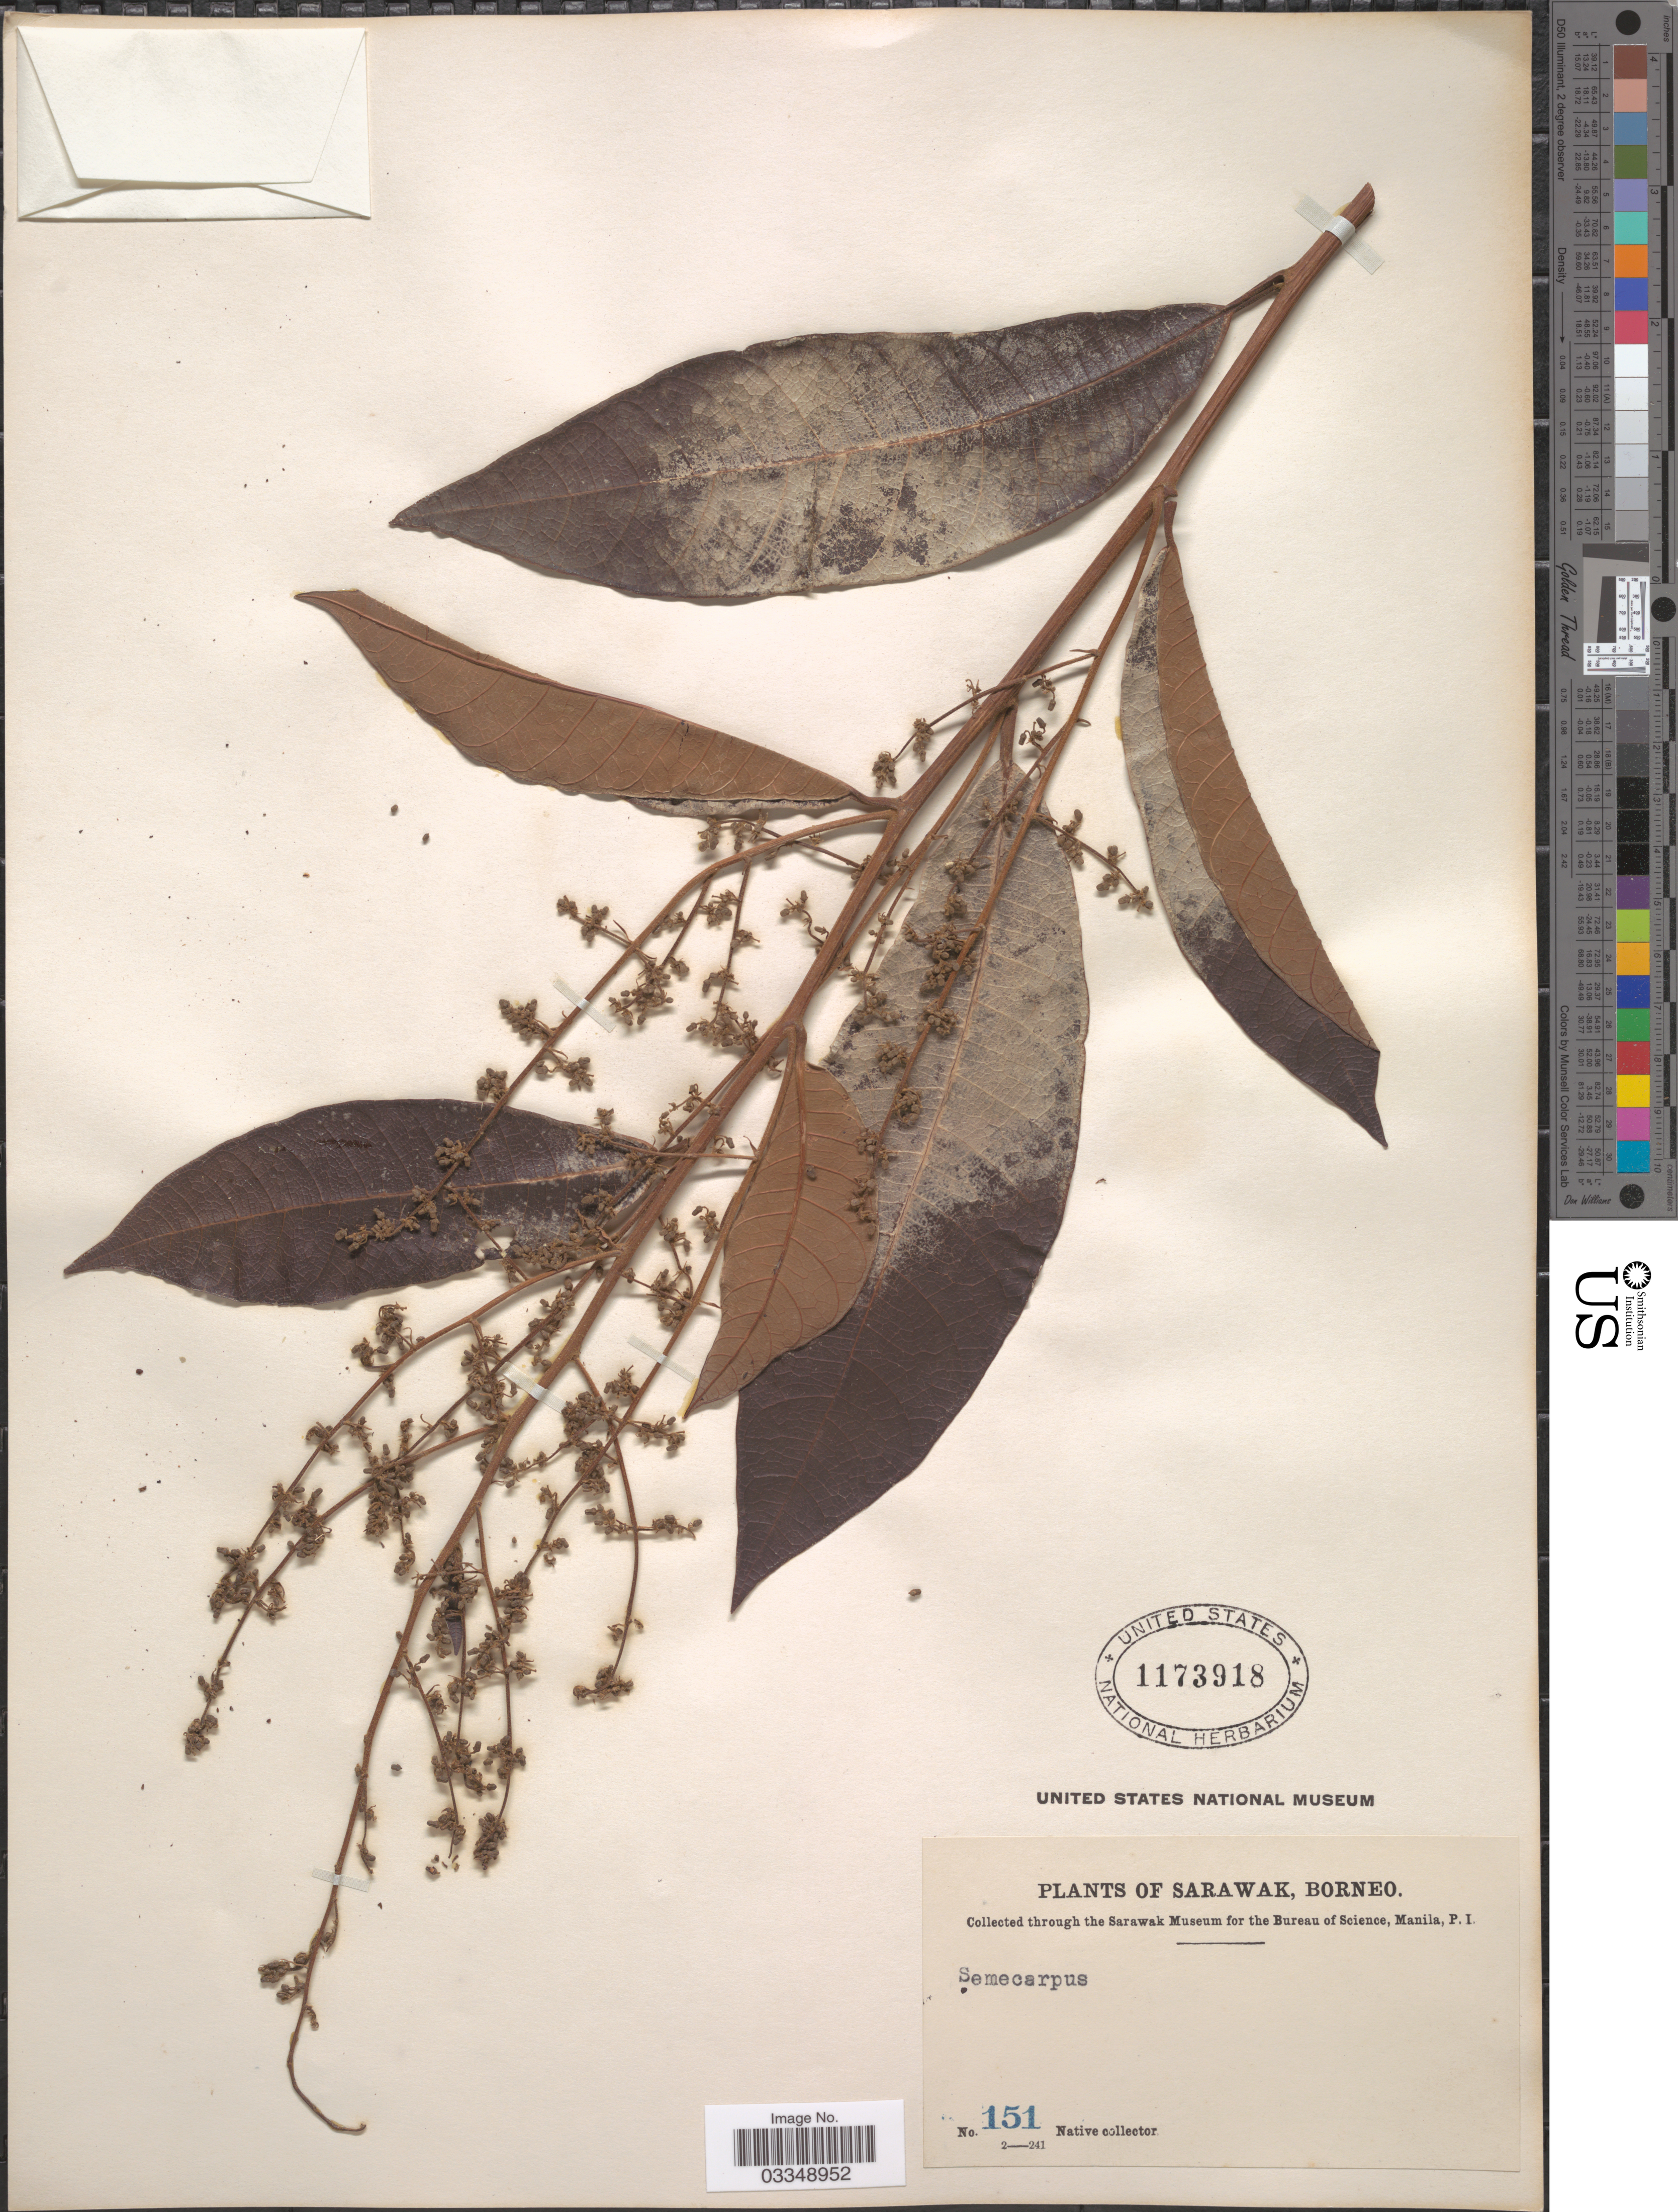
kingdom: Plantae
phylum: Tracheophyta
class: Magnoliopsida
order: Sapindales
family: Anacardiaceae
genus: Semecarpus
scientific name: Semecarpus sp.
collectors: Native collector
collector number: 151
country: Malaysia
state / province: Sarawak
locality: Borneo.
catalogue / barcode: US 1173918